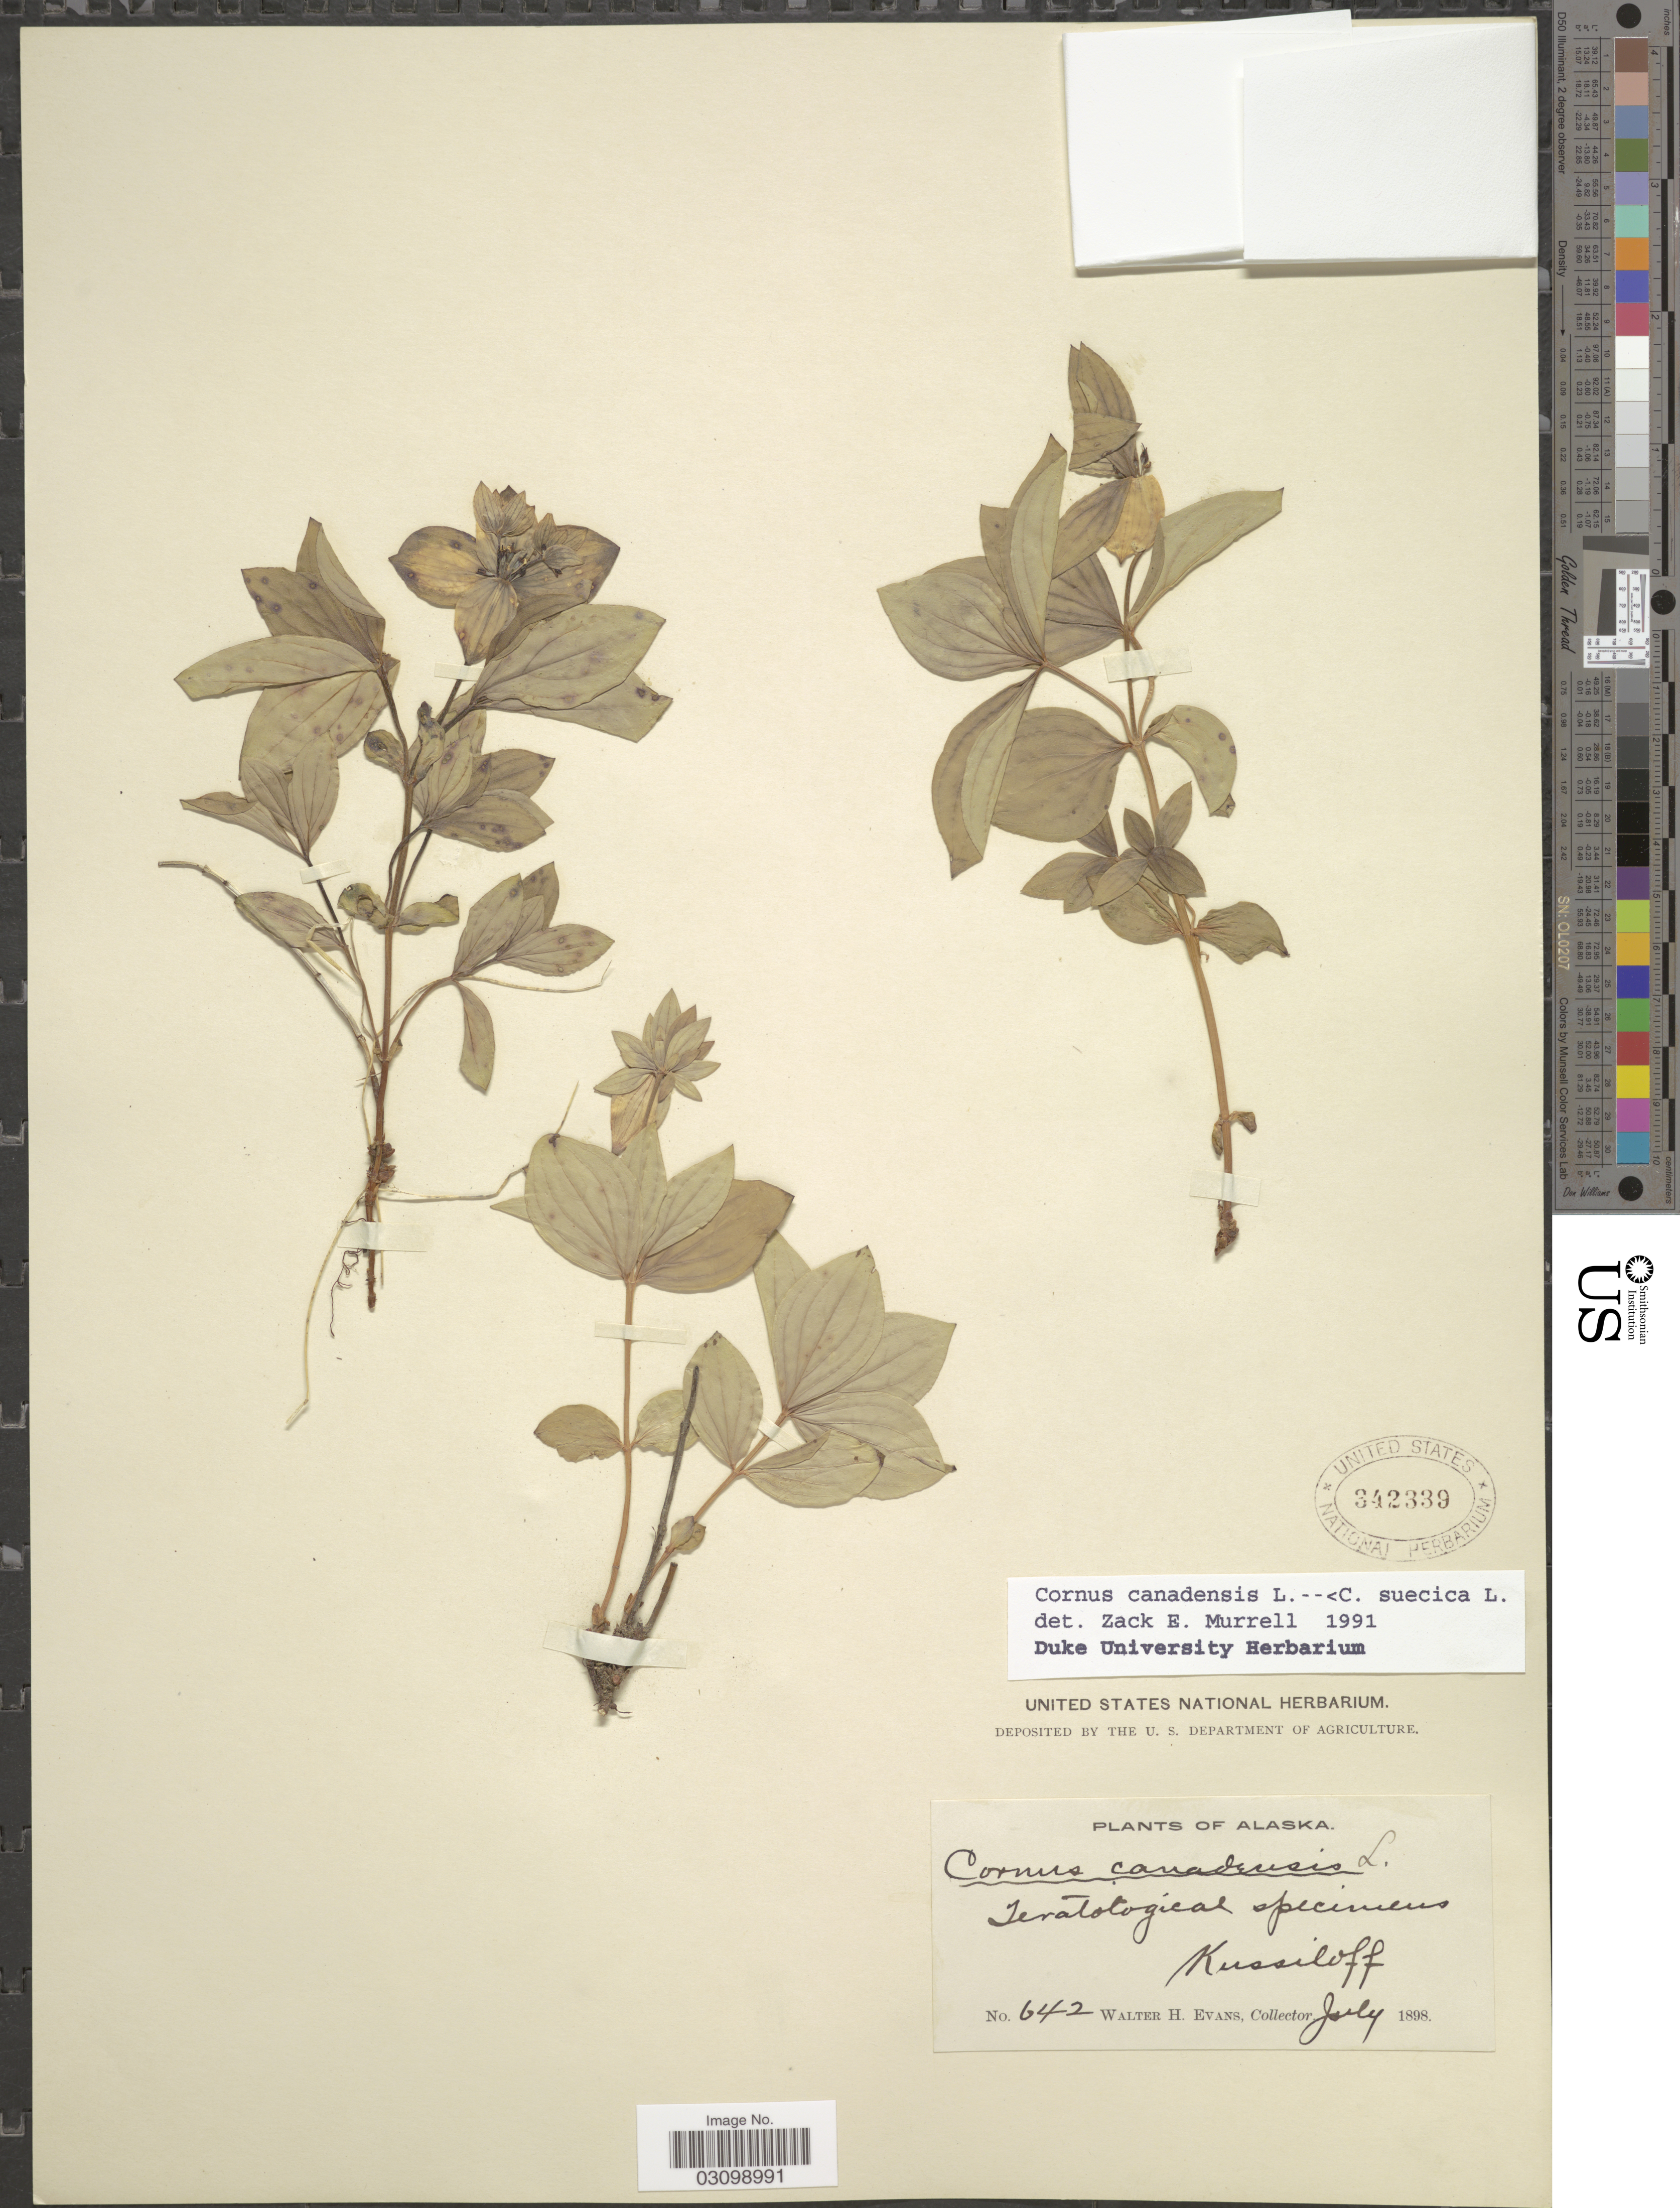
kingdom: Plantae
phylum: Tracheophyta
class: Magnoliopsida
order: Cornales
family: Cornaceae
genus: Cornus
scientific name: Cornus sp.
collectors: W. H. Evans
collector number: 642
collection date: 1898-07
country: United States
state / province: Alaska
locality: Kussiloff.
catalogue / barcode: US 342339